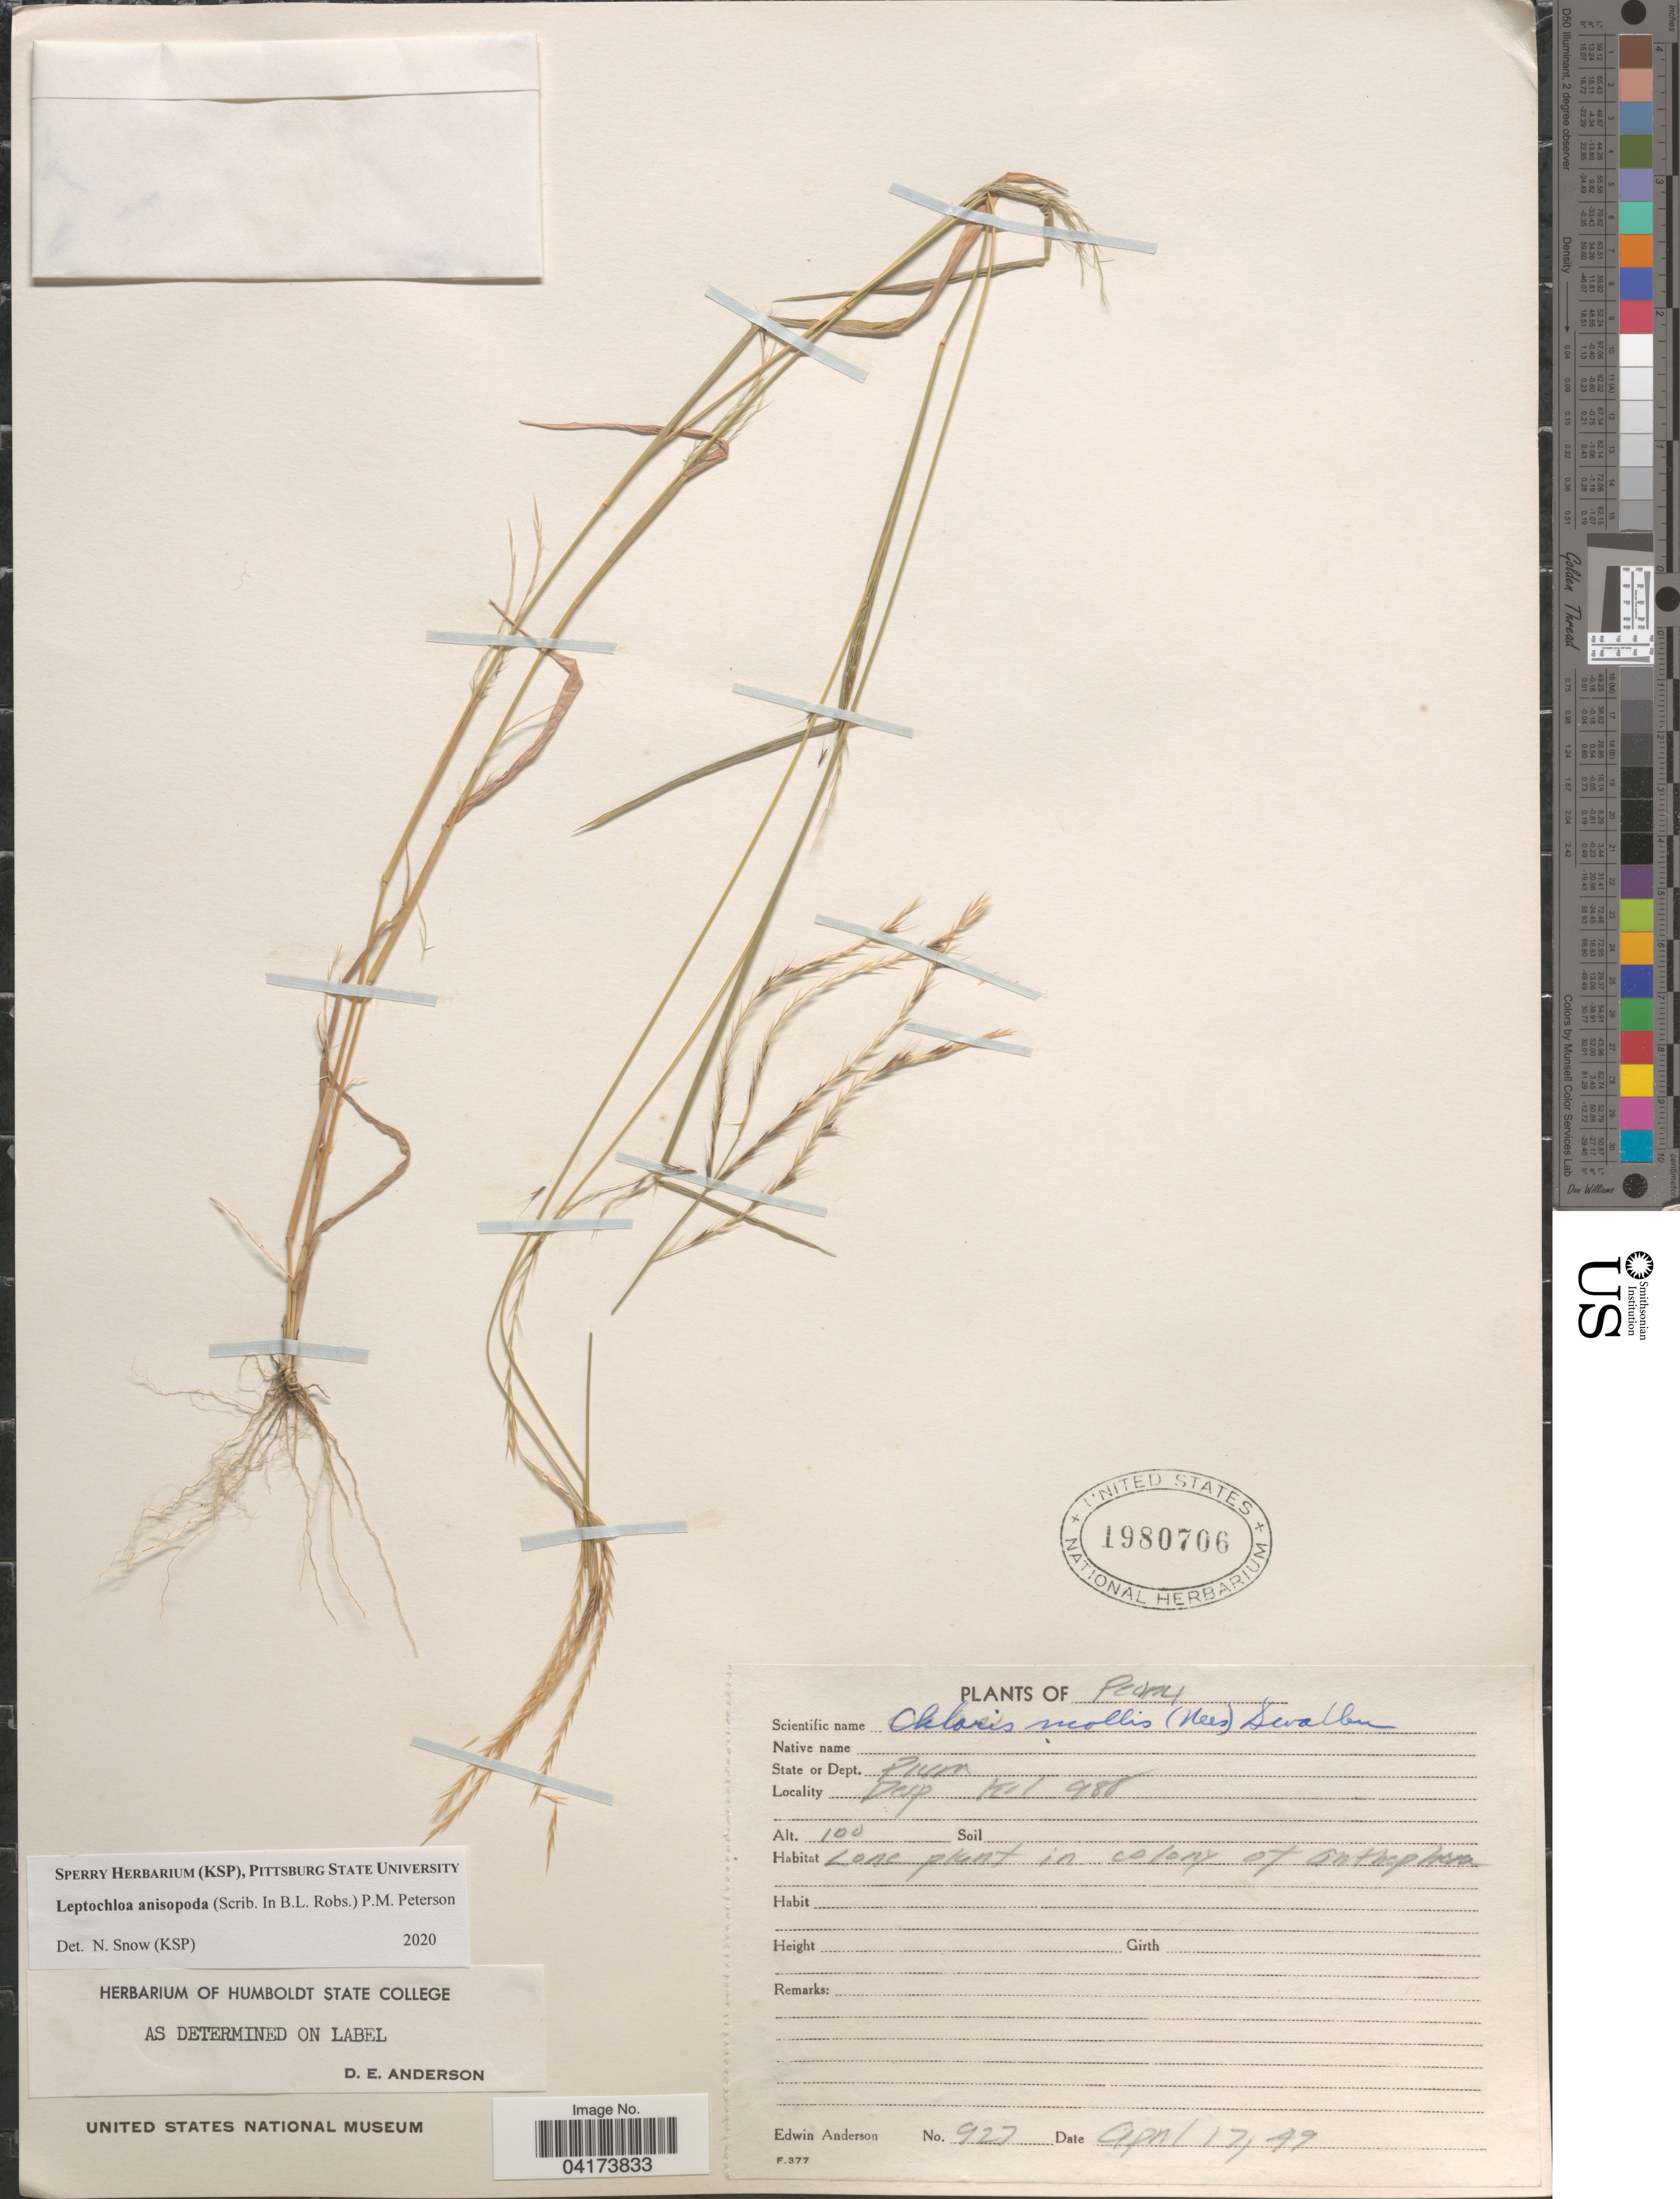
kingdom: Plantae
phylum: Tracheophyta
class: Liliopsida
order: Poales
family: Poaceae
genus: Leptochloa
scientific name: Leptochloa anisopoda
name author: (B.L. Rob. ex Scribn.) P.M. Peterson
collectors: E. Anderson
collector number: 927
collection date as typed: Transcribed d/m/y: 17/4/49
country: Peru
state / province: Piura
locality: State or Dept. Piura. Desp Kil 988.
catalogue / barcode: US 1980706